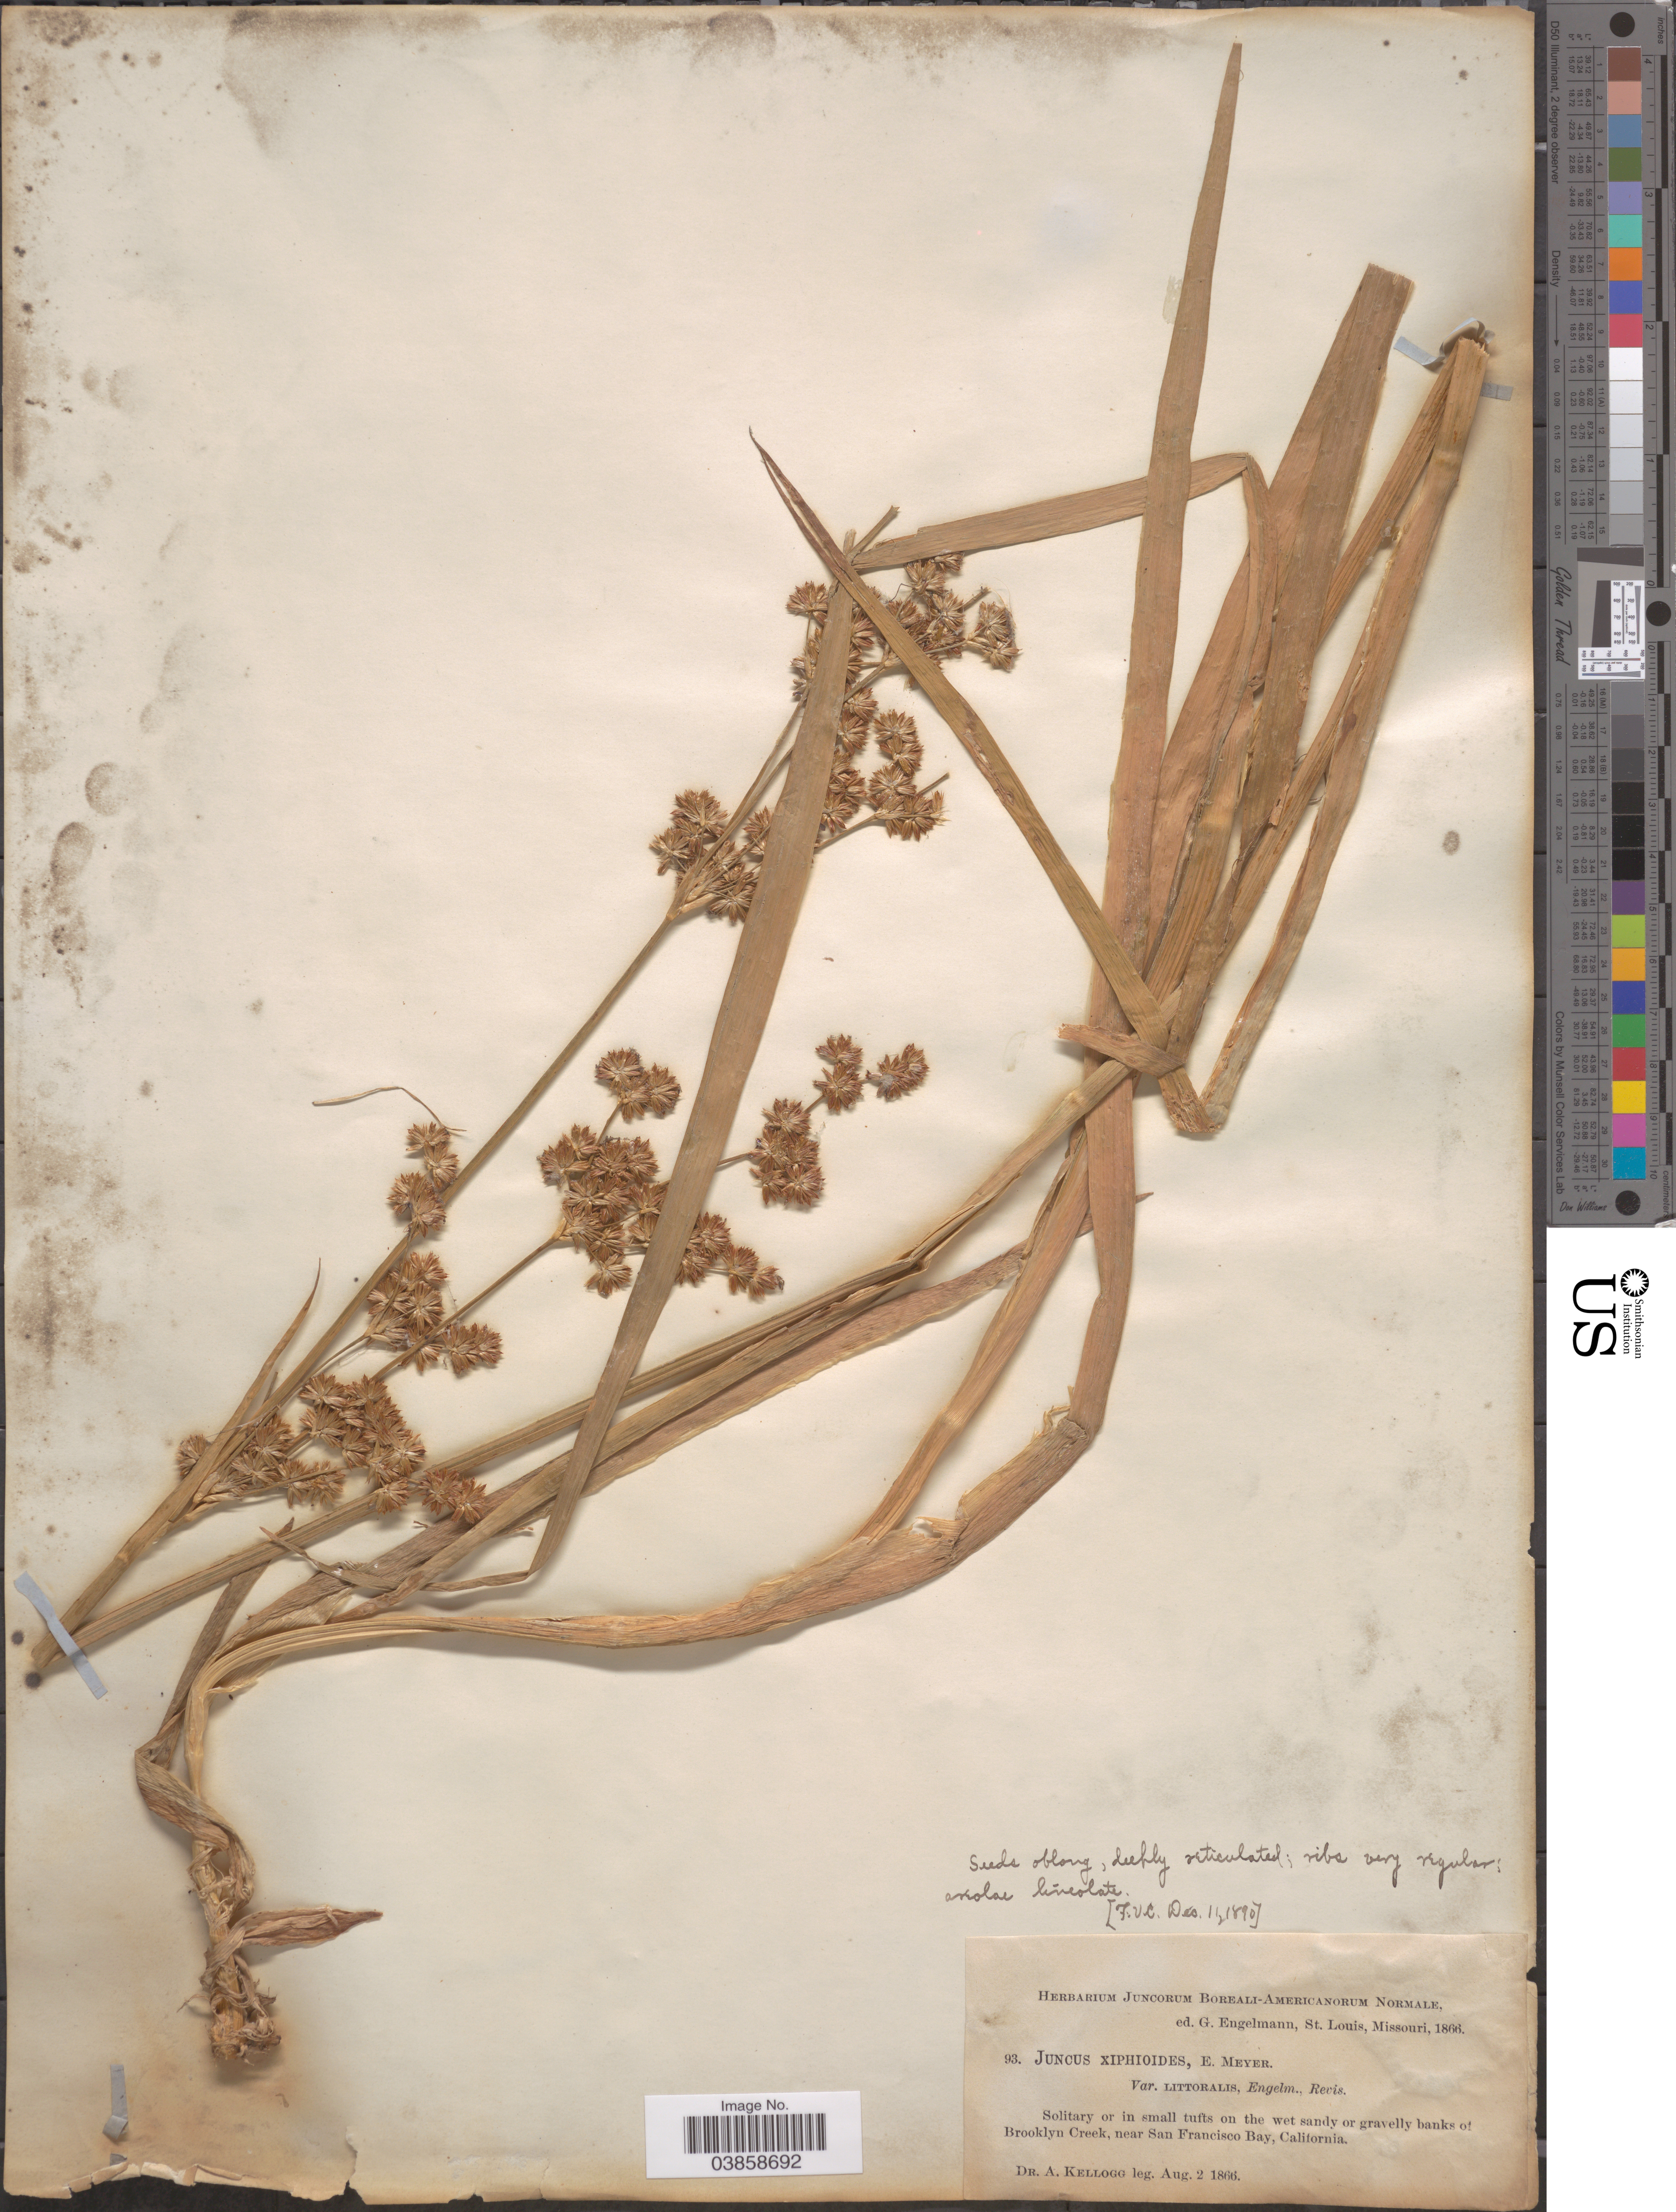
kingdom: Plantae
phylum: Tracheophyta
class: Liliopsida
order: Poales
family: Juncaceae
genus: Juncus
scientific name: Juncus xiphioides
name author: E. Mey.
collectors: A. Kellogg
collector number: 93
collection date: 1866-08-02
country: United States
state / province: California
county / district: San Francisco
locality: Banks of Brooklyn Creek, near San Francisco Bay.